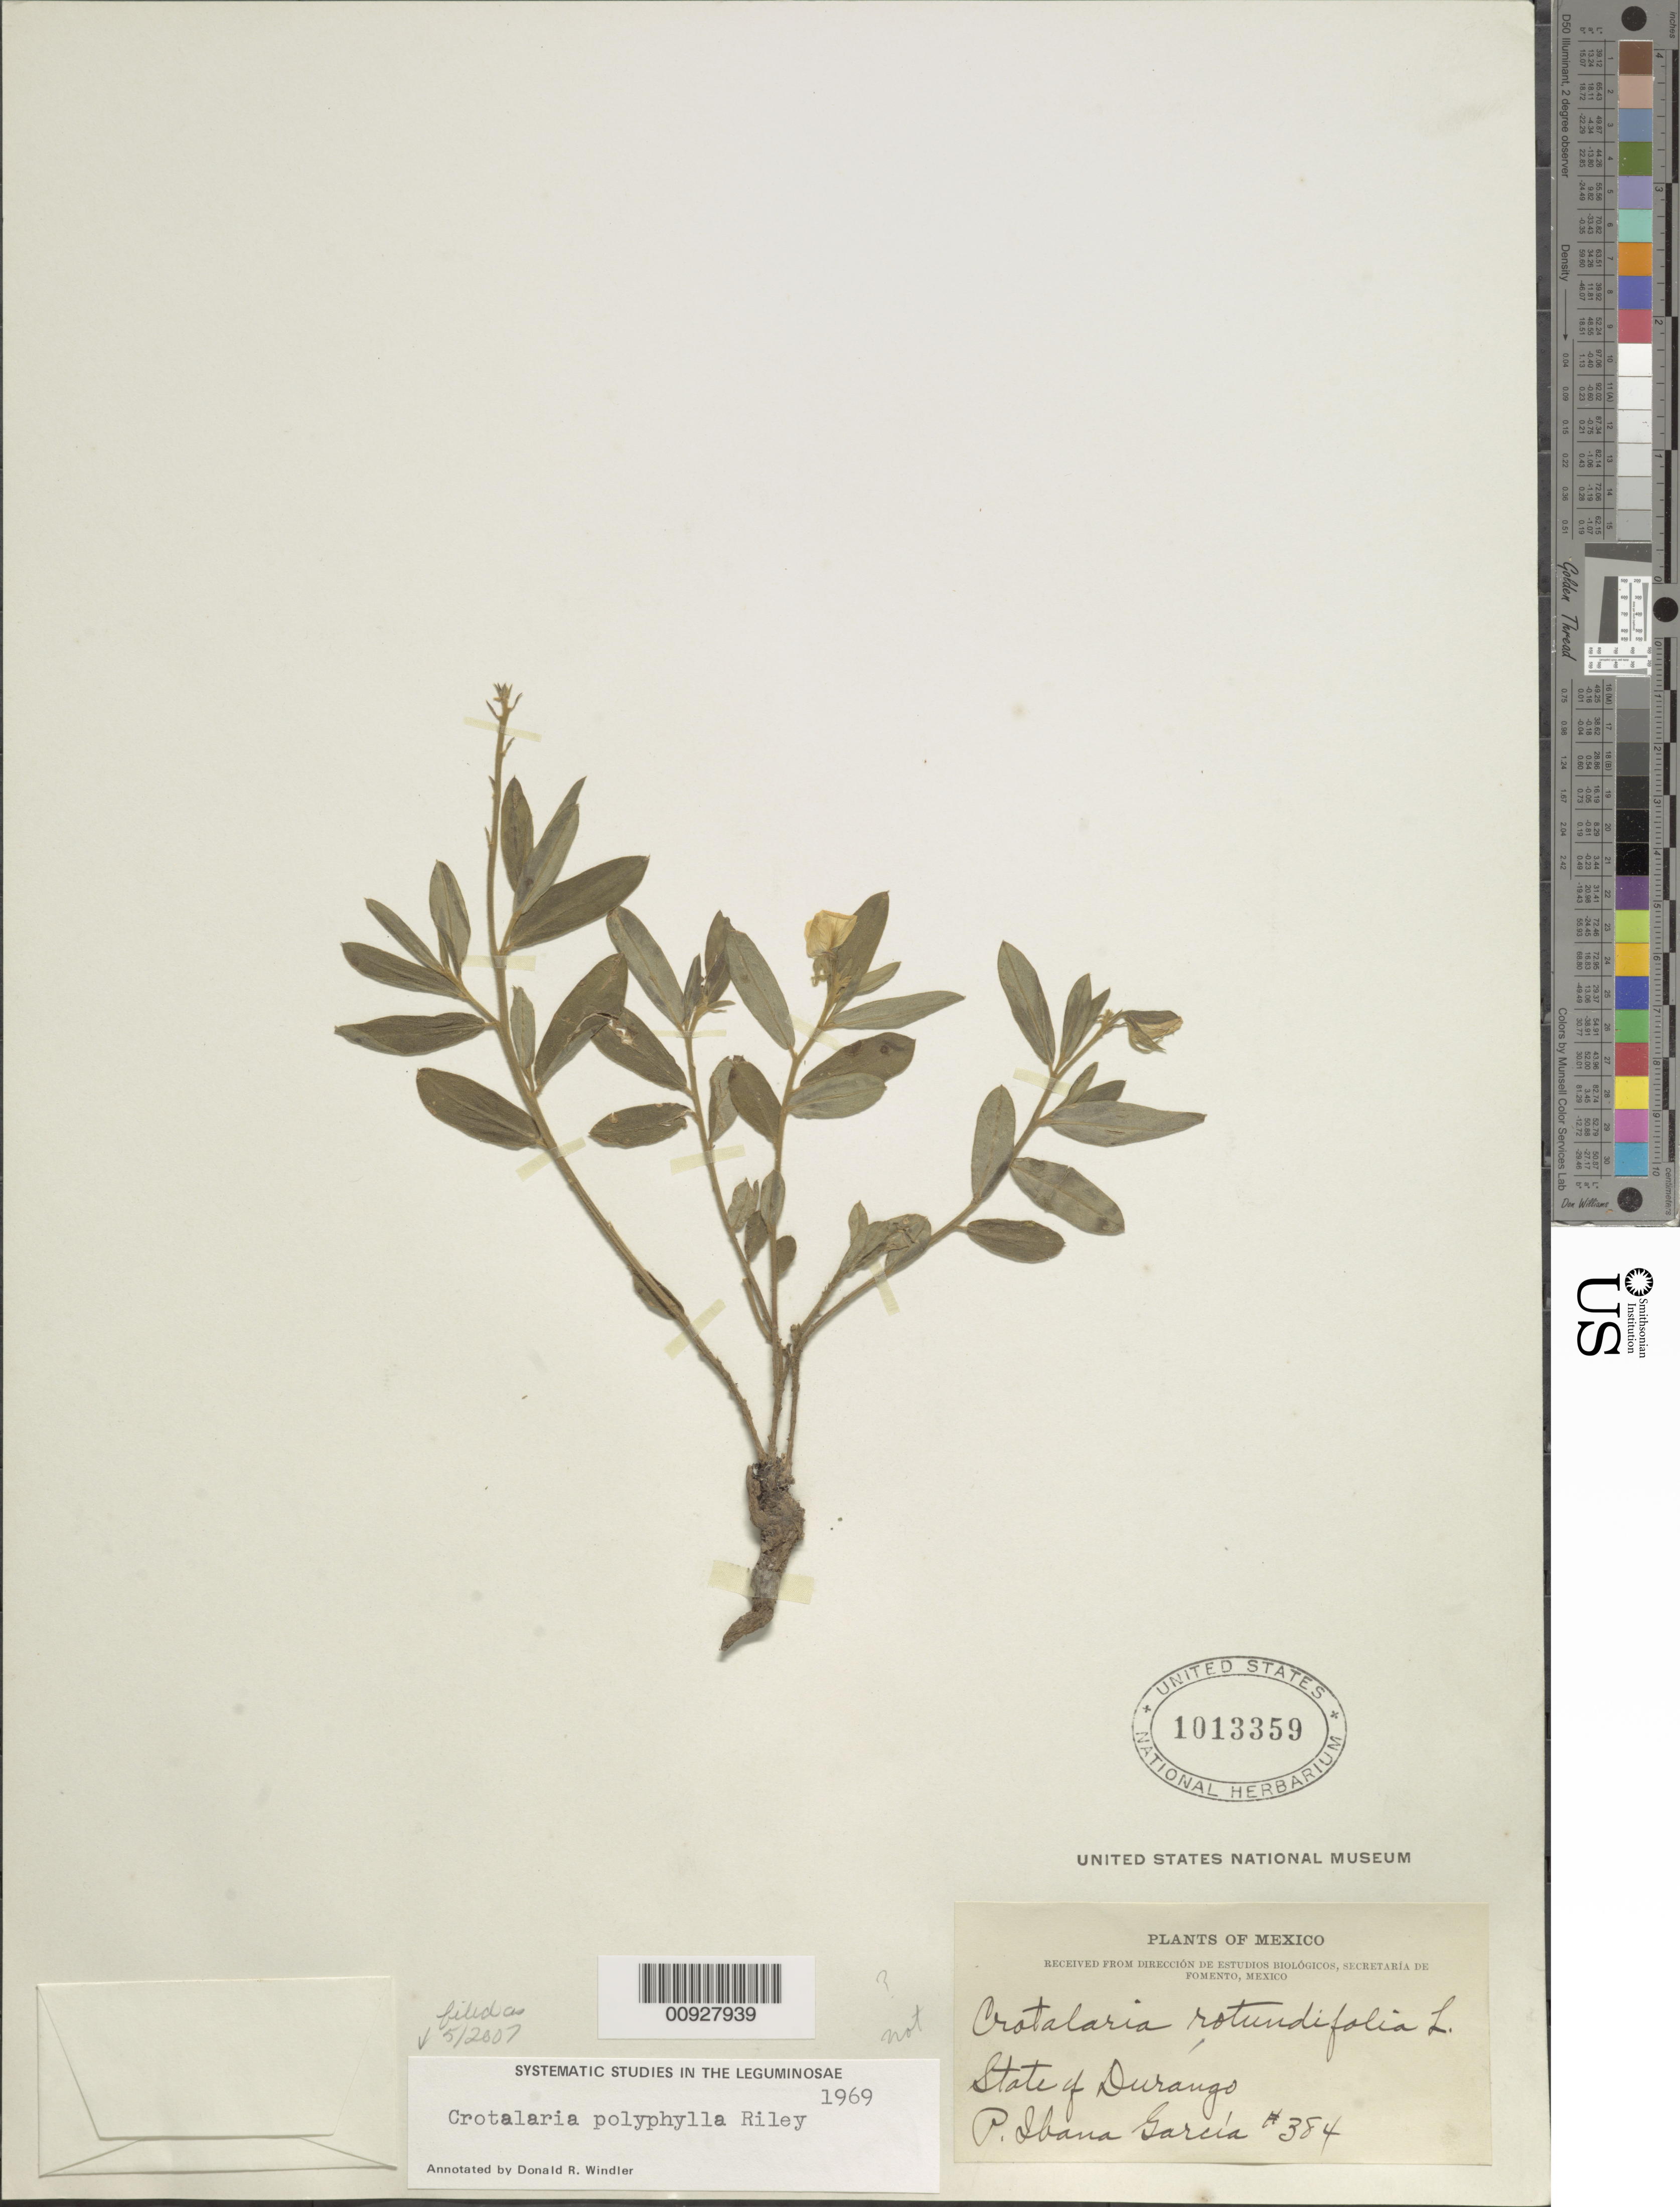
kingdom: Plantae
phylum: Tracheophyta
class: Magnoliopsida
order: Fabales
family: Fabaceae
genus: Crotalaria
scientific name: Crotalaria polyphylla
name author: Riley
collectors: Ibarra García, P.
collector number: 384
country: Mexico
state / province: Durango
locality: State of Durango.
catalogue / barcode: US 1013359